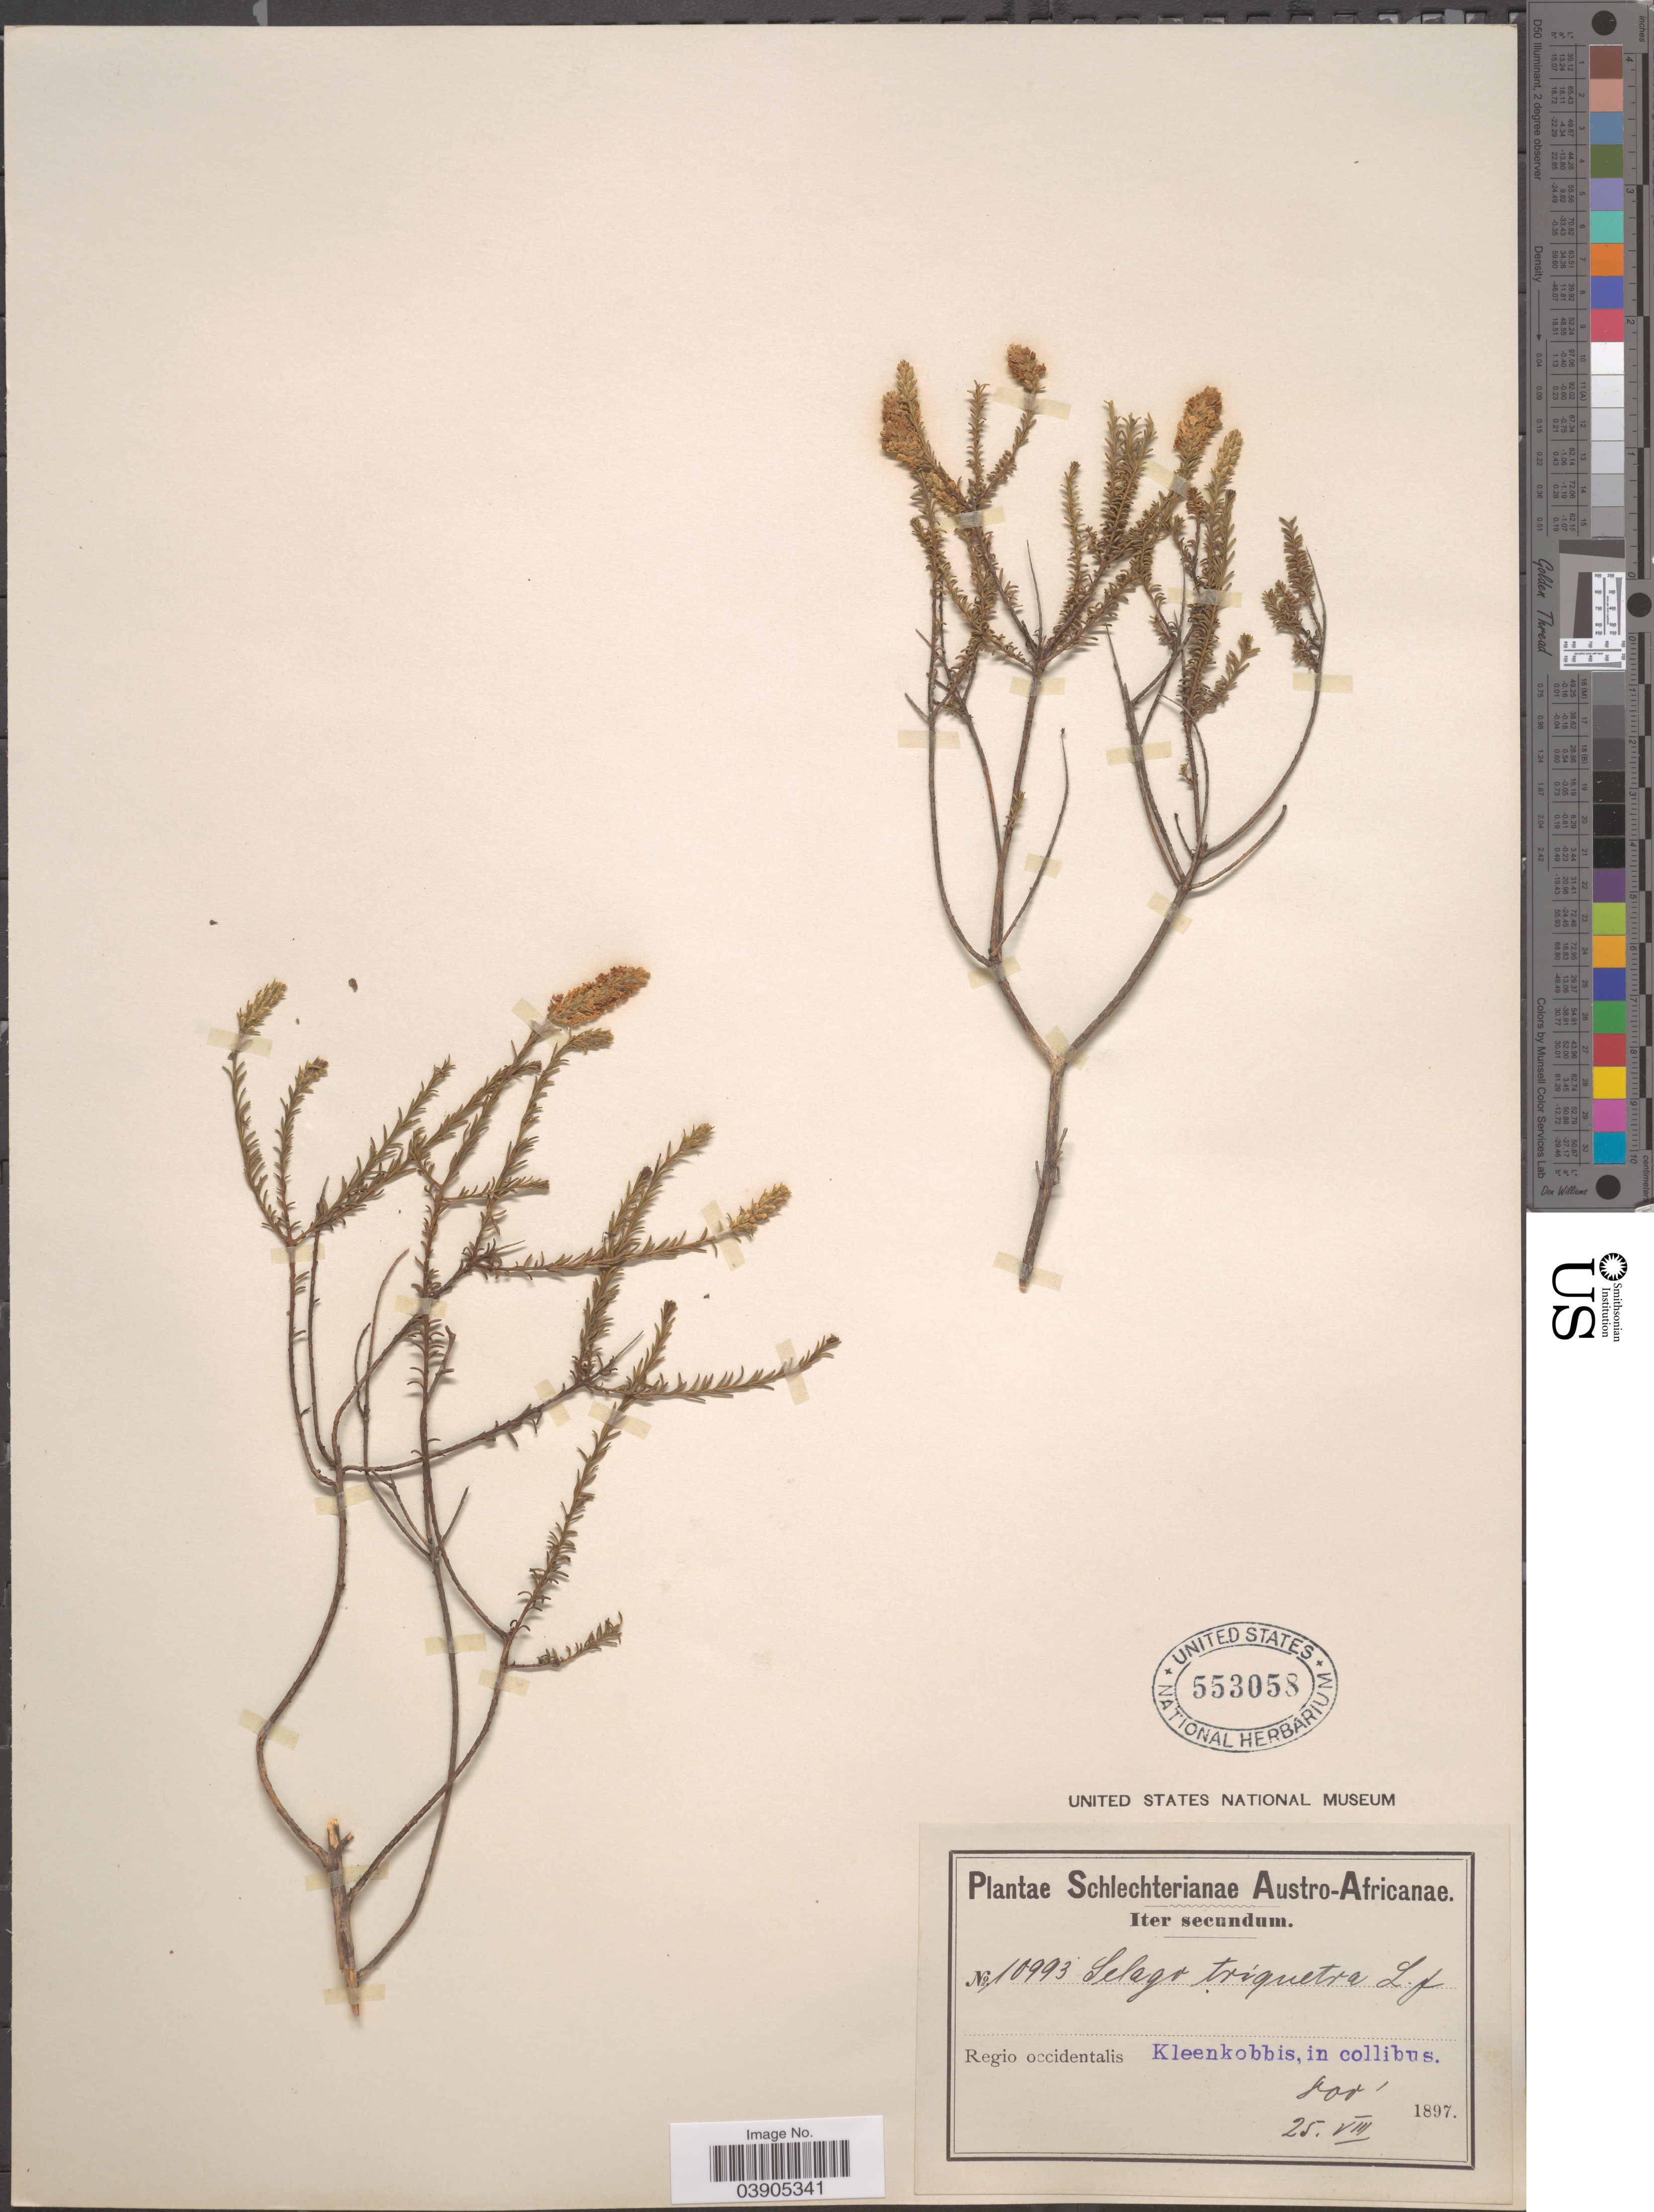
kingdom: Plantae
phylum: Tracheophyta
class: Magnoliopsida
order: Lamiales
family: Scrophulariaceae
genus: Selago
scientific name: Selago triquetra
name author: E. Mey.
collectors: Schlechter, --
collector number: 10993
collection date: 1897-08-25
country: South Africa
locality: Austro-Africanae. Regio occidentalis. Kleenkobbis, in collibus.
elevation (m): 244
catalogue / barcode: US 553058